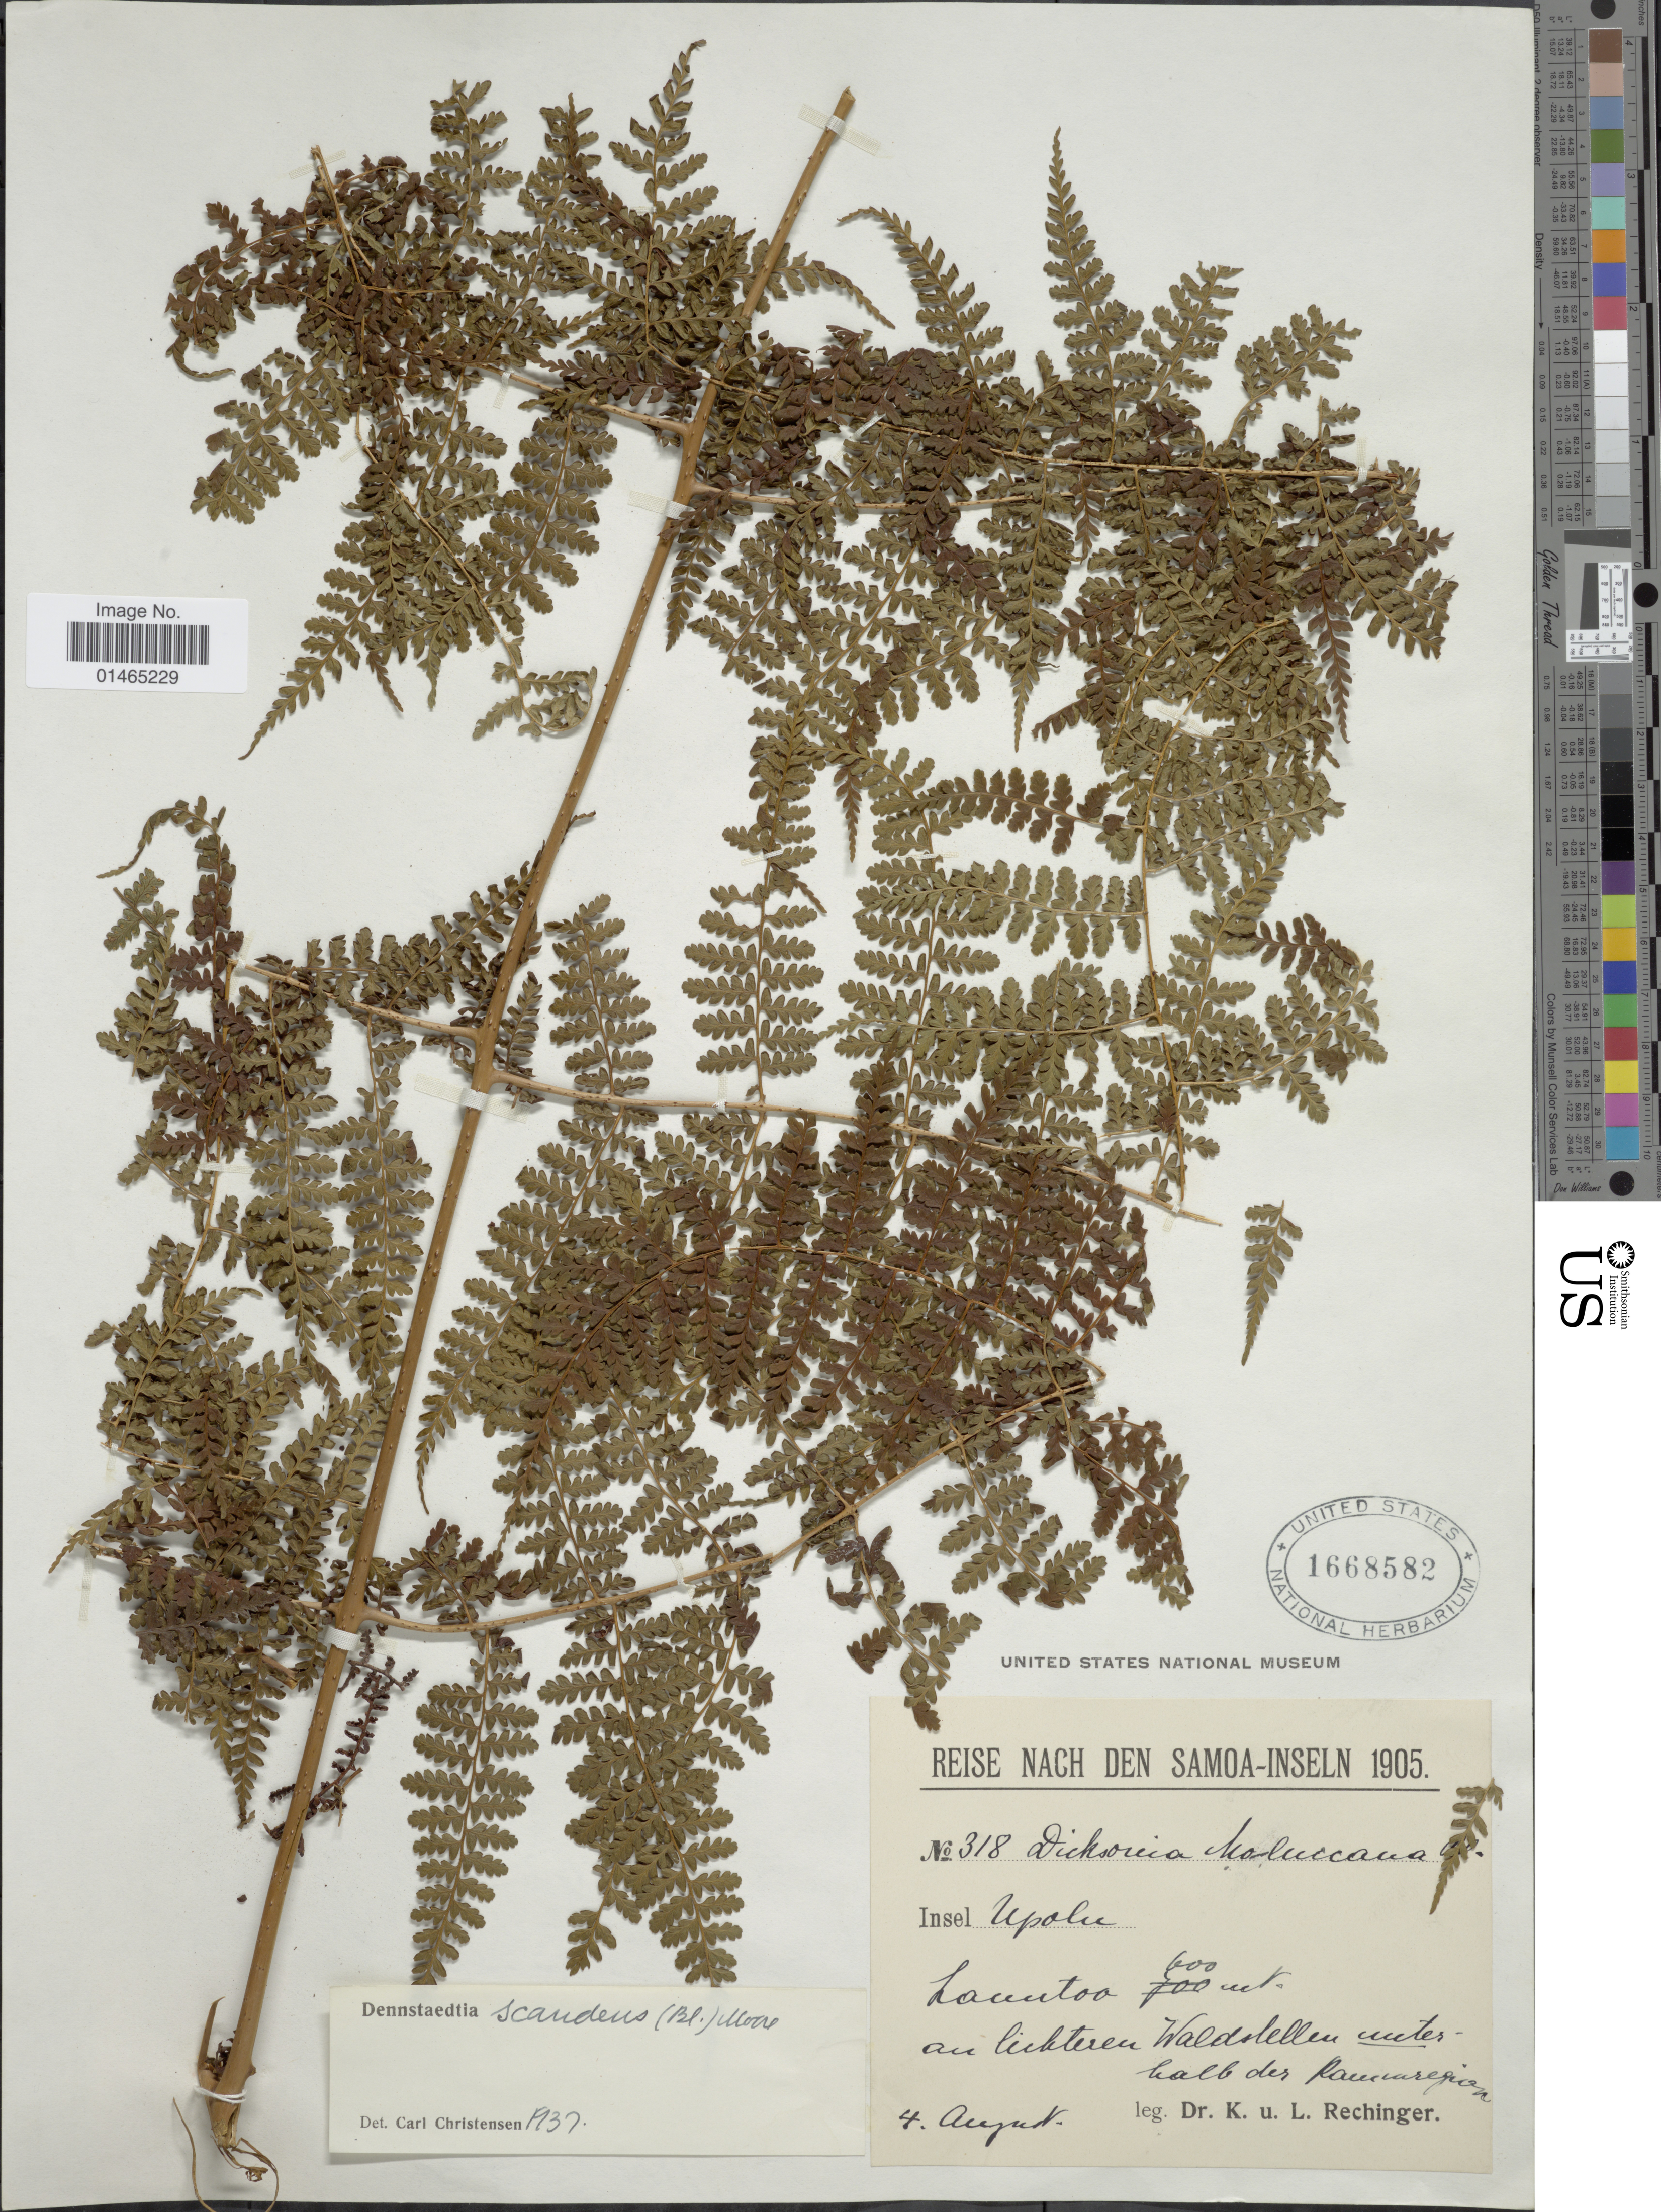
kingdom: Plantae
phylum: Tracheophyta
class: Polypodiopsida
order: Polypodiales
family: Dennstaedtiaceae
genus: Dennstaedtia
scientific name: Dennstaedtia scandens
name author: (Blume) S. Moore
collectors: K. Rechinger & L. Rechinger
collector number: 318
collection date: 1905-08-04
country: Samoa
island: Upolu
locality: Insel Upolu. Lanoto'o an lichteren Waldstellen unterhalb der Rauciaregion [interpreted]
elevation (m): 600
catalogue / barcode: US 1668582